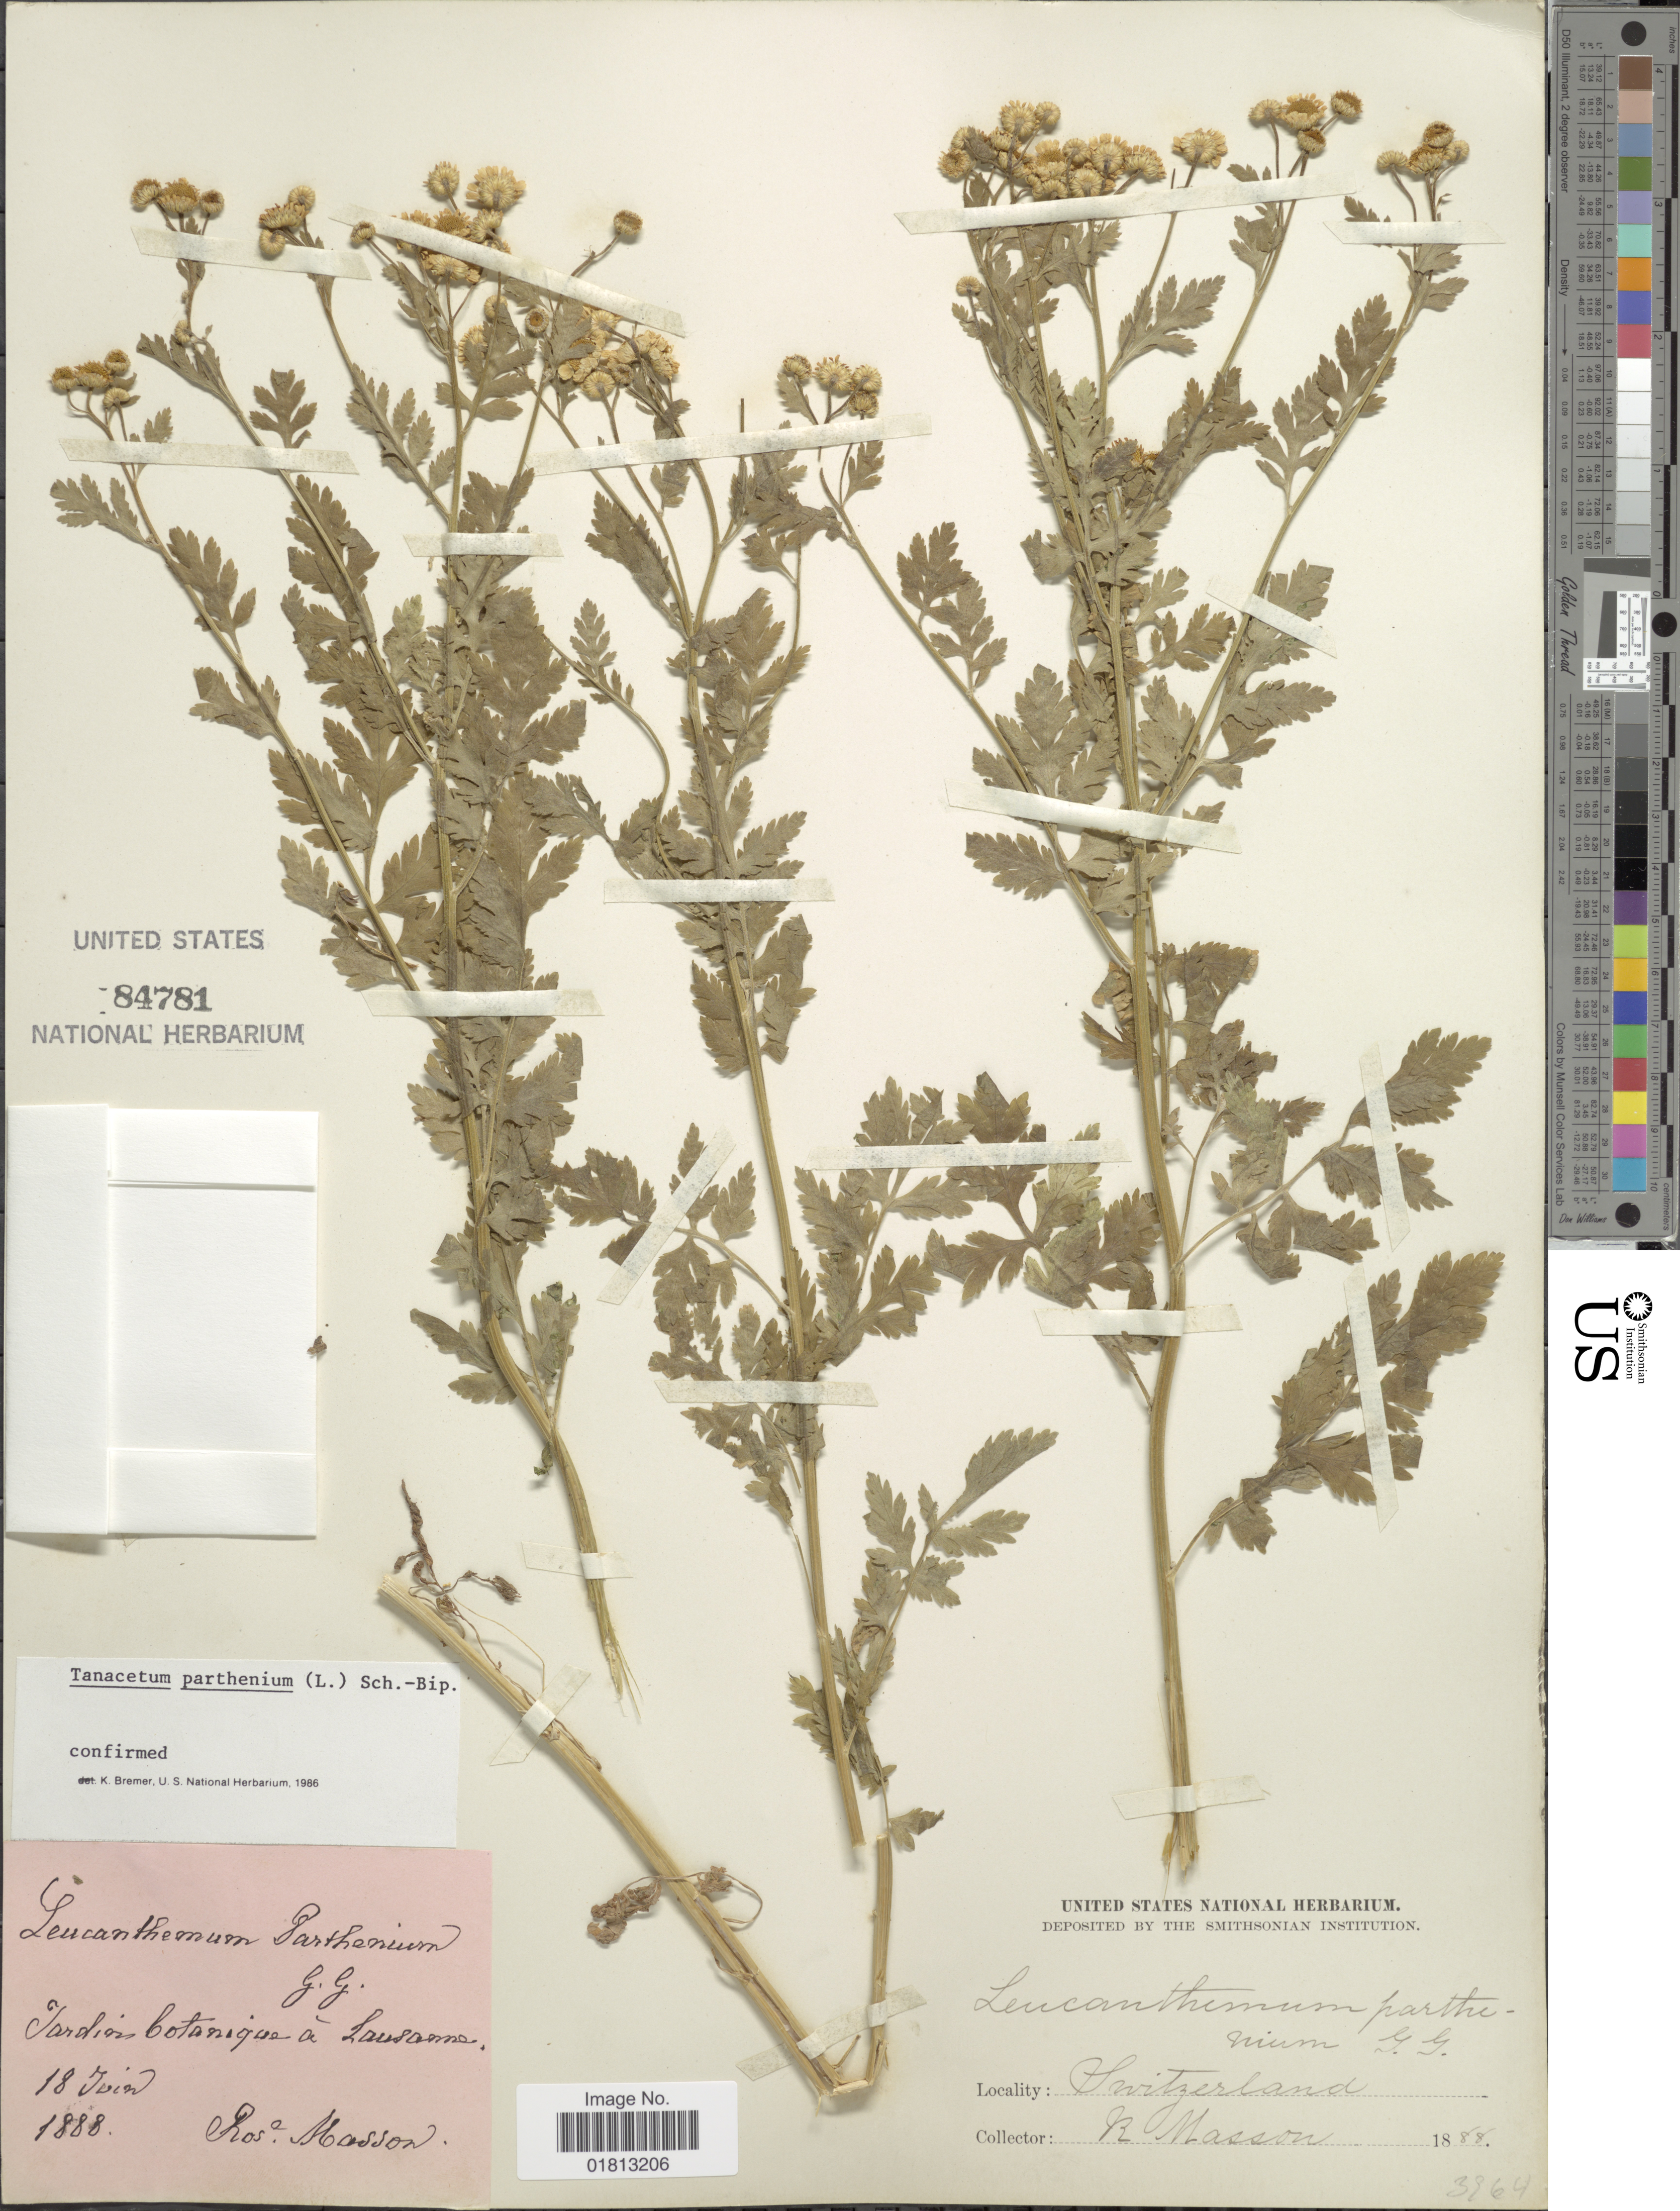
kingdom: Plantae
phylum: Tracheophyta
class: Magnoliopsida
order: Asterales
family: Asteraceae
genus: Tanacetum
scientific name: Tanacetum parthenium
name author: (L.) Sch. Bip.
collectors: R. Masson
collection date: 1888-06-18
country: Switzerland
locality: Jardins Botanique a Lausanne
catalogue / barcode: US 84781